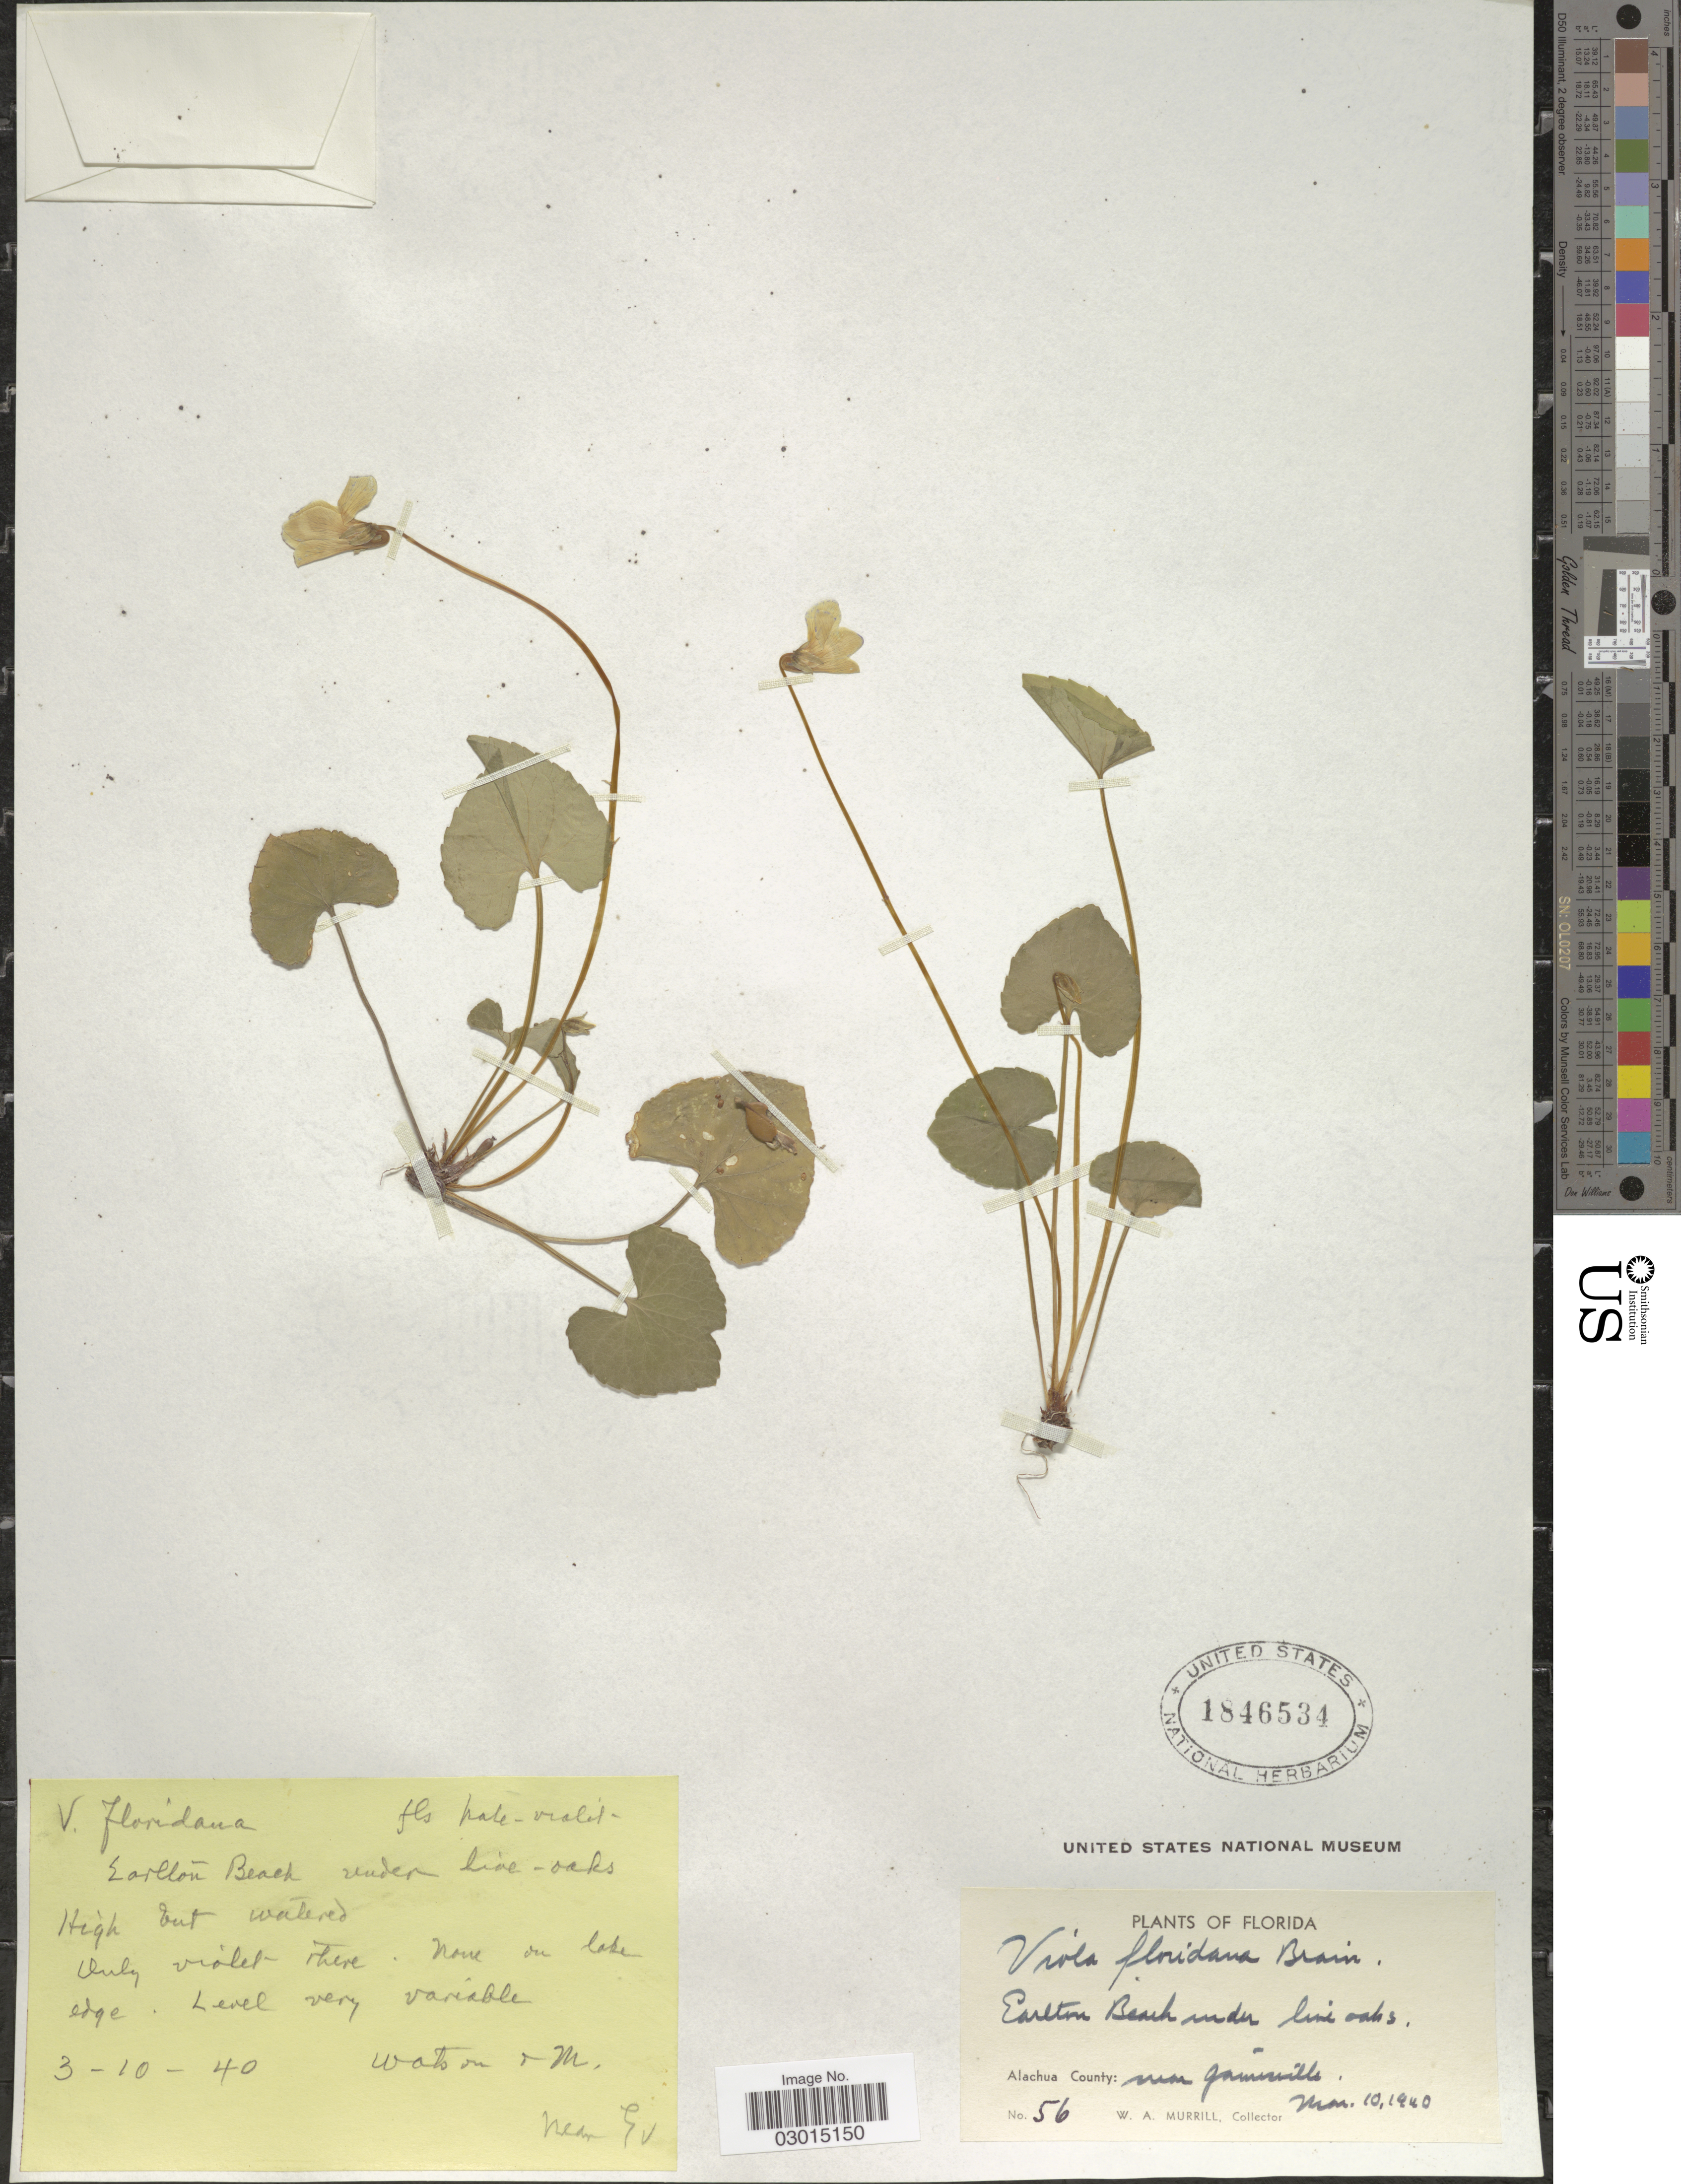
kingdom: Plantae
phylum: Tracheophyta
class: Magnoliopsida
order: Malpighiales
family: Violaceae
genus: Viola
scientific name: Viola floridana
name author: Brainerd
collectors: W. A. Murrill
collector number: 56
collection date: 1940-03-10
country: United States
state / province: Florida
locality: Earlton Beach under line oaks. Alachua County: near Gainesville.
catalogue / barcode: US 1846534